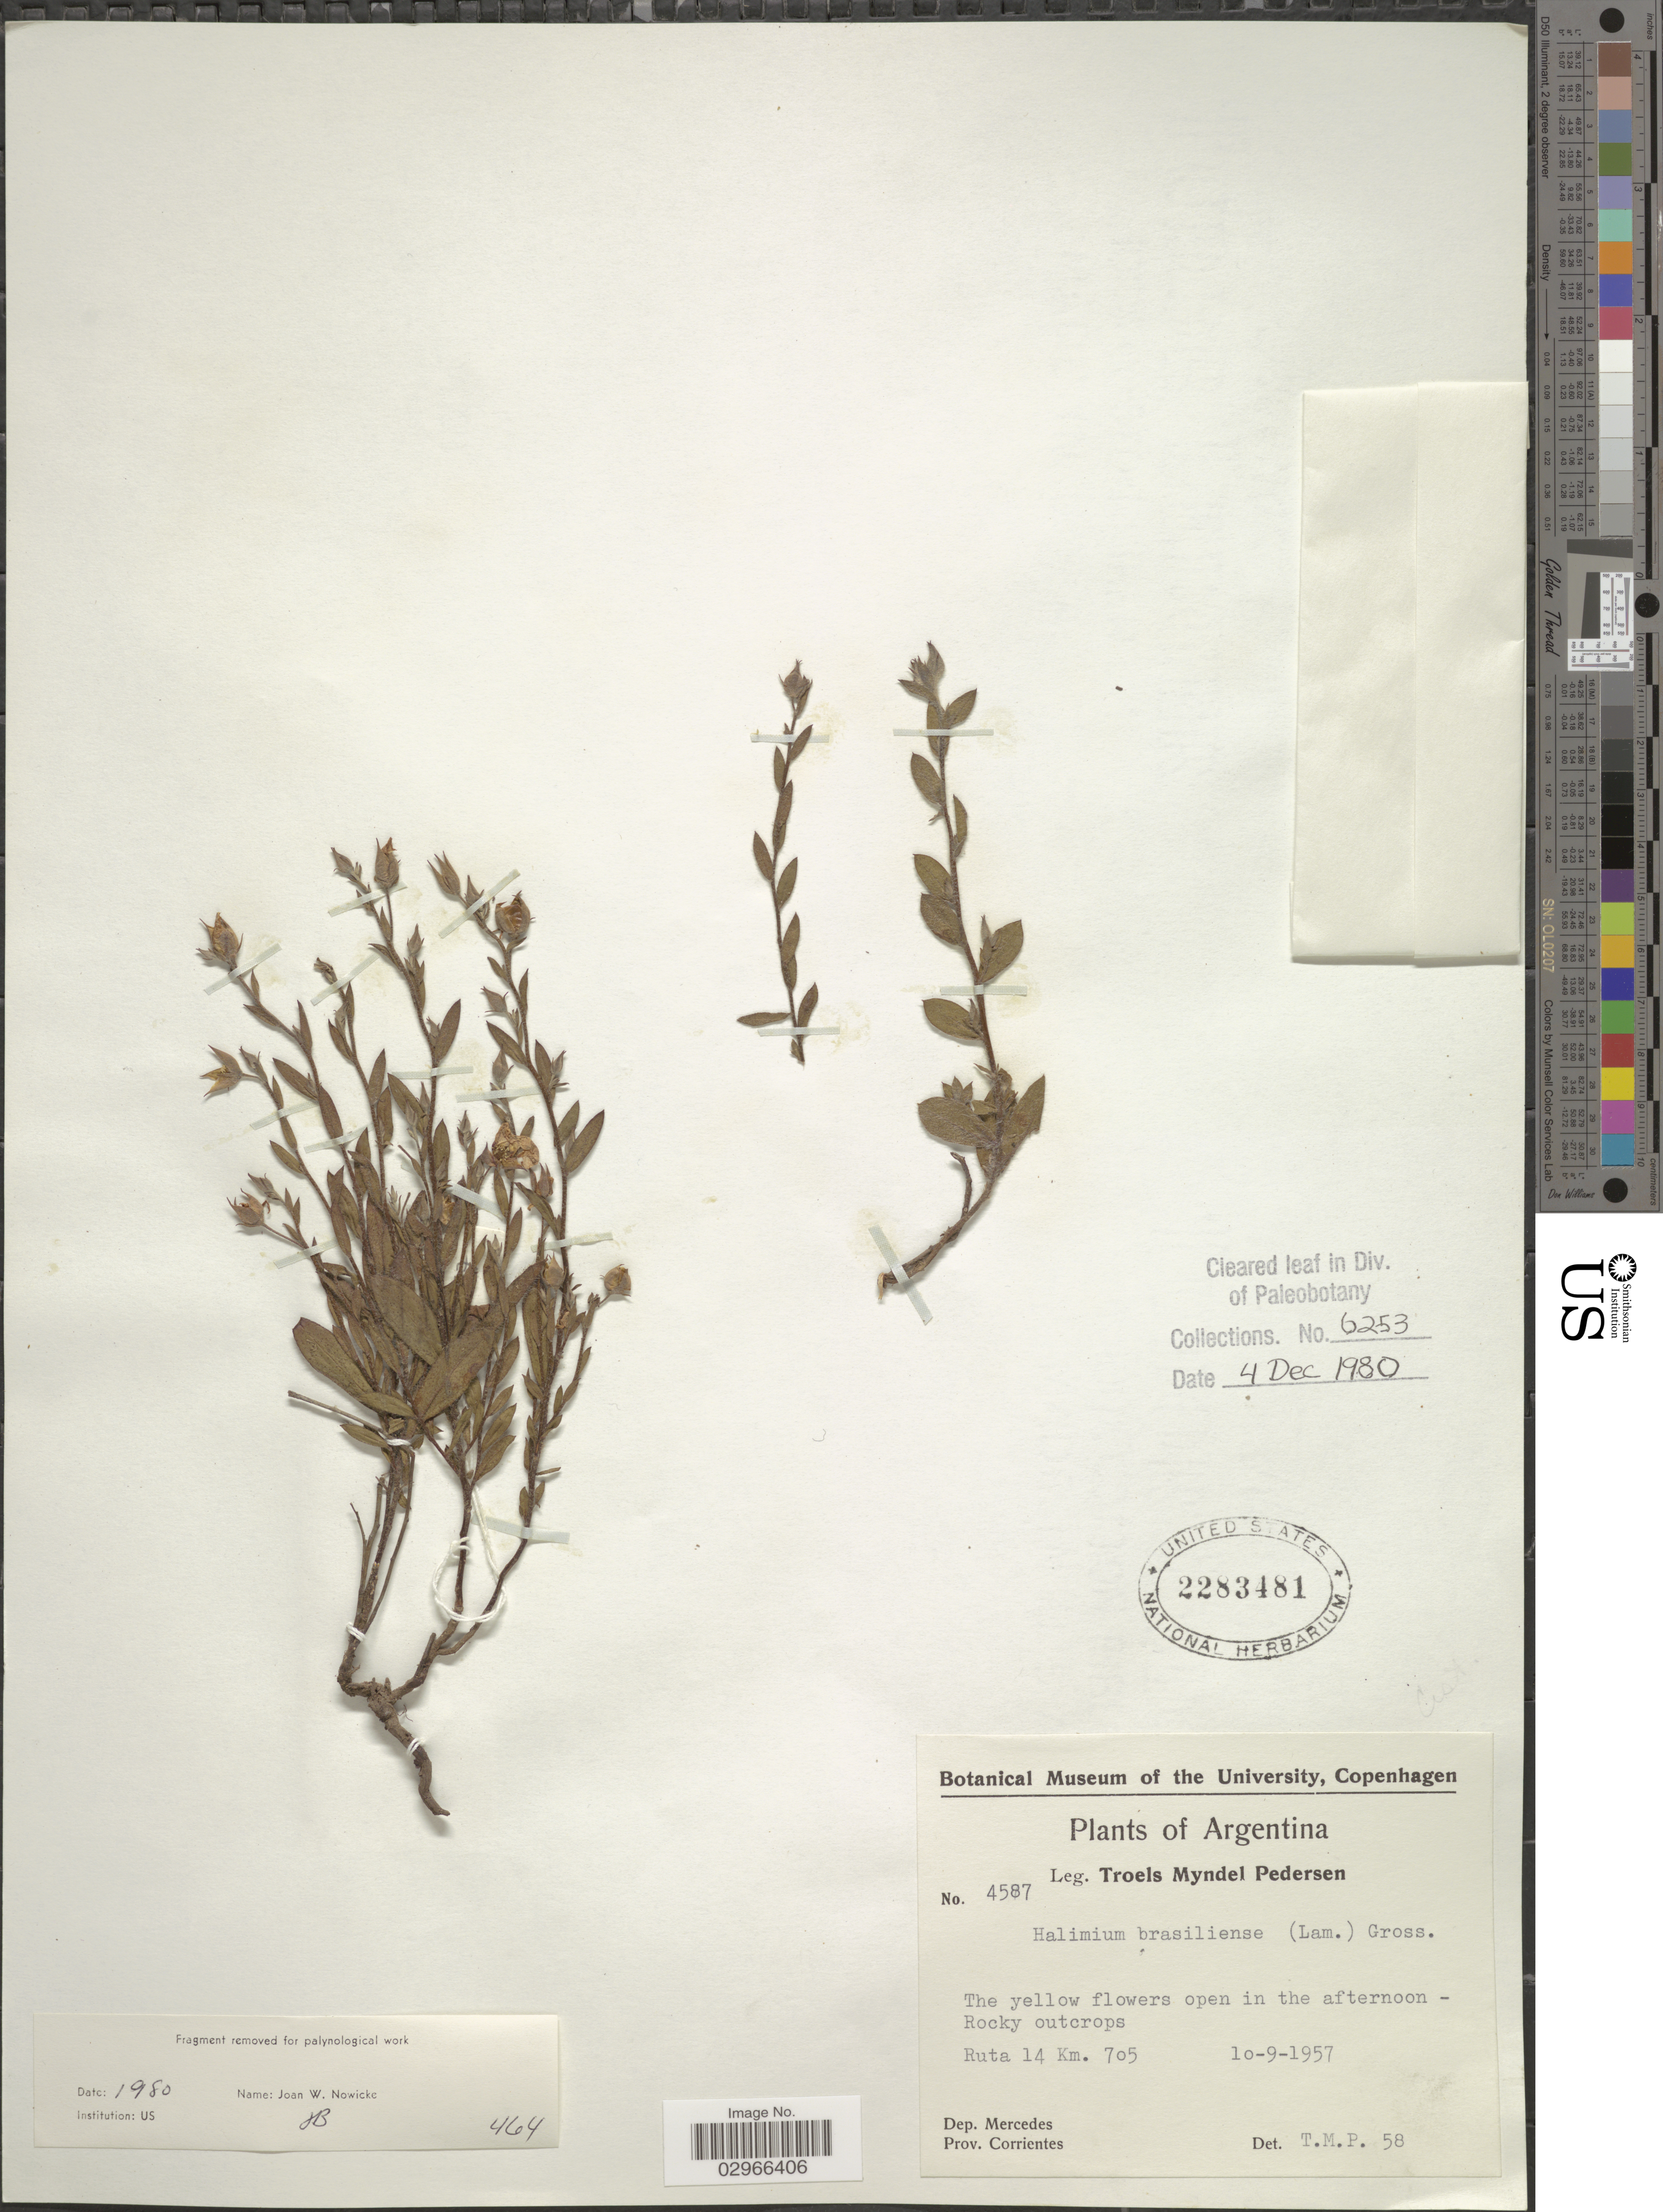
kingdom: Plantae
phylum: Tracheophyta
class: Magnoliopsida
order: Malvales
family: Cistaceae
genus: Halimium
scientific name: Halimium brasiliense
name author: (Lam.) Grosser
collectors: T. Pederson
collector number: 4587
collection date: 1957-09-10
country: Argentina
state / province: Corrientes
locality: Ruta 14 Km. 705. Dep. Mercedes.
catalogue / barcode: US 2283481